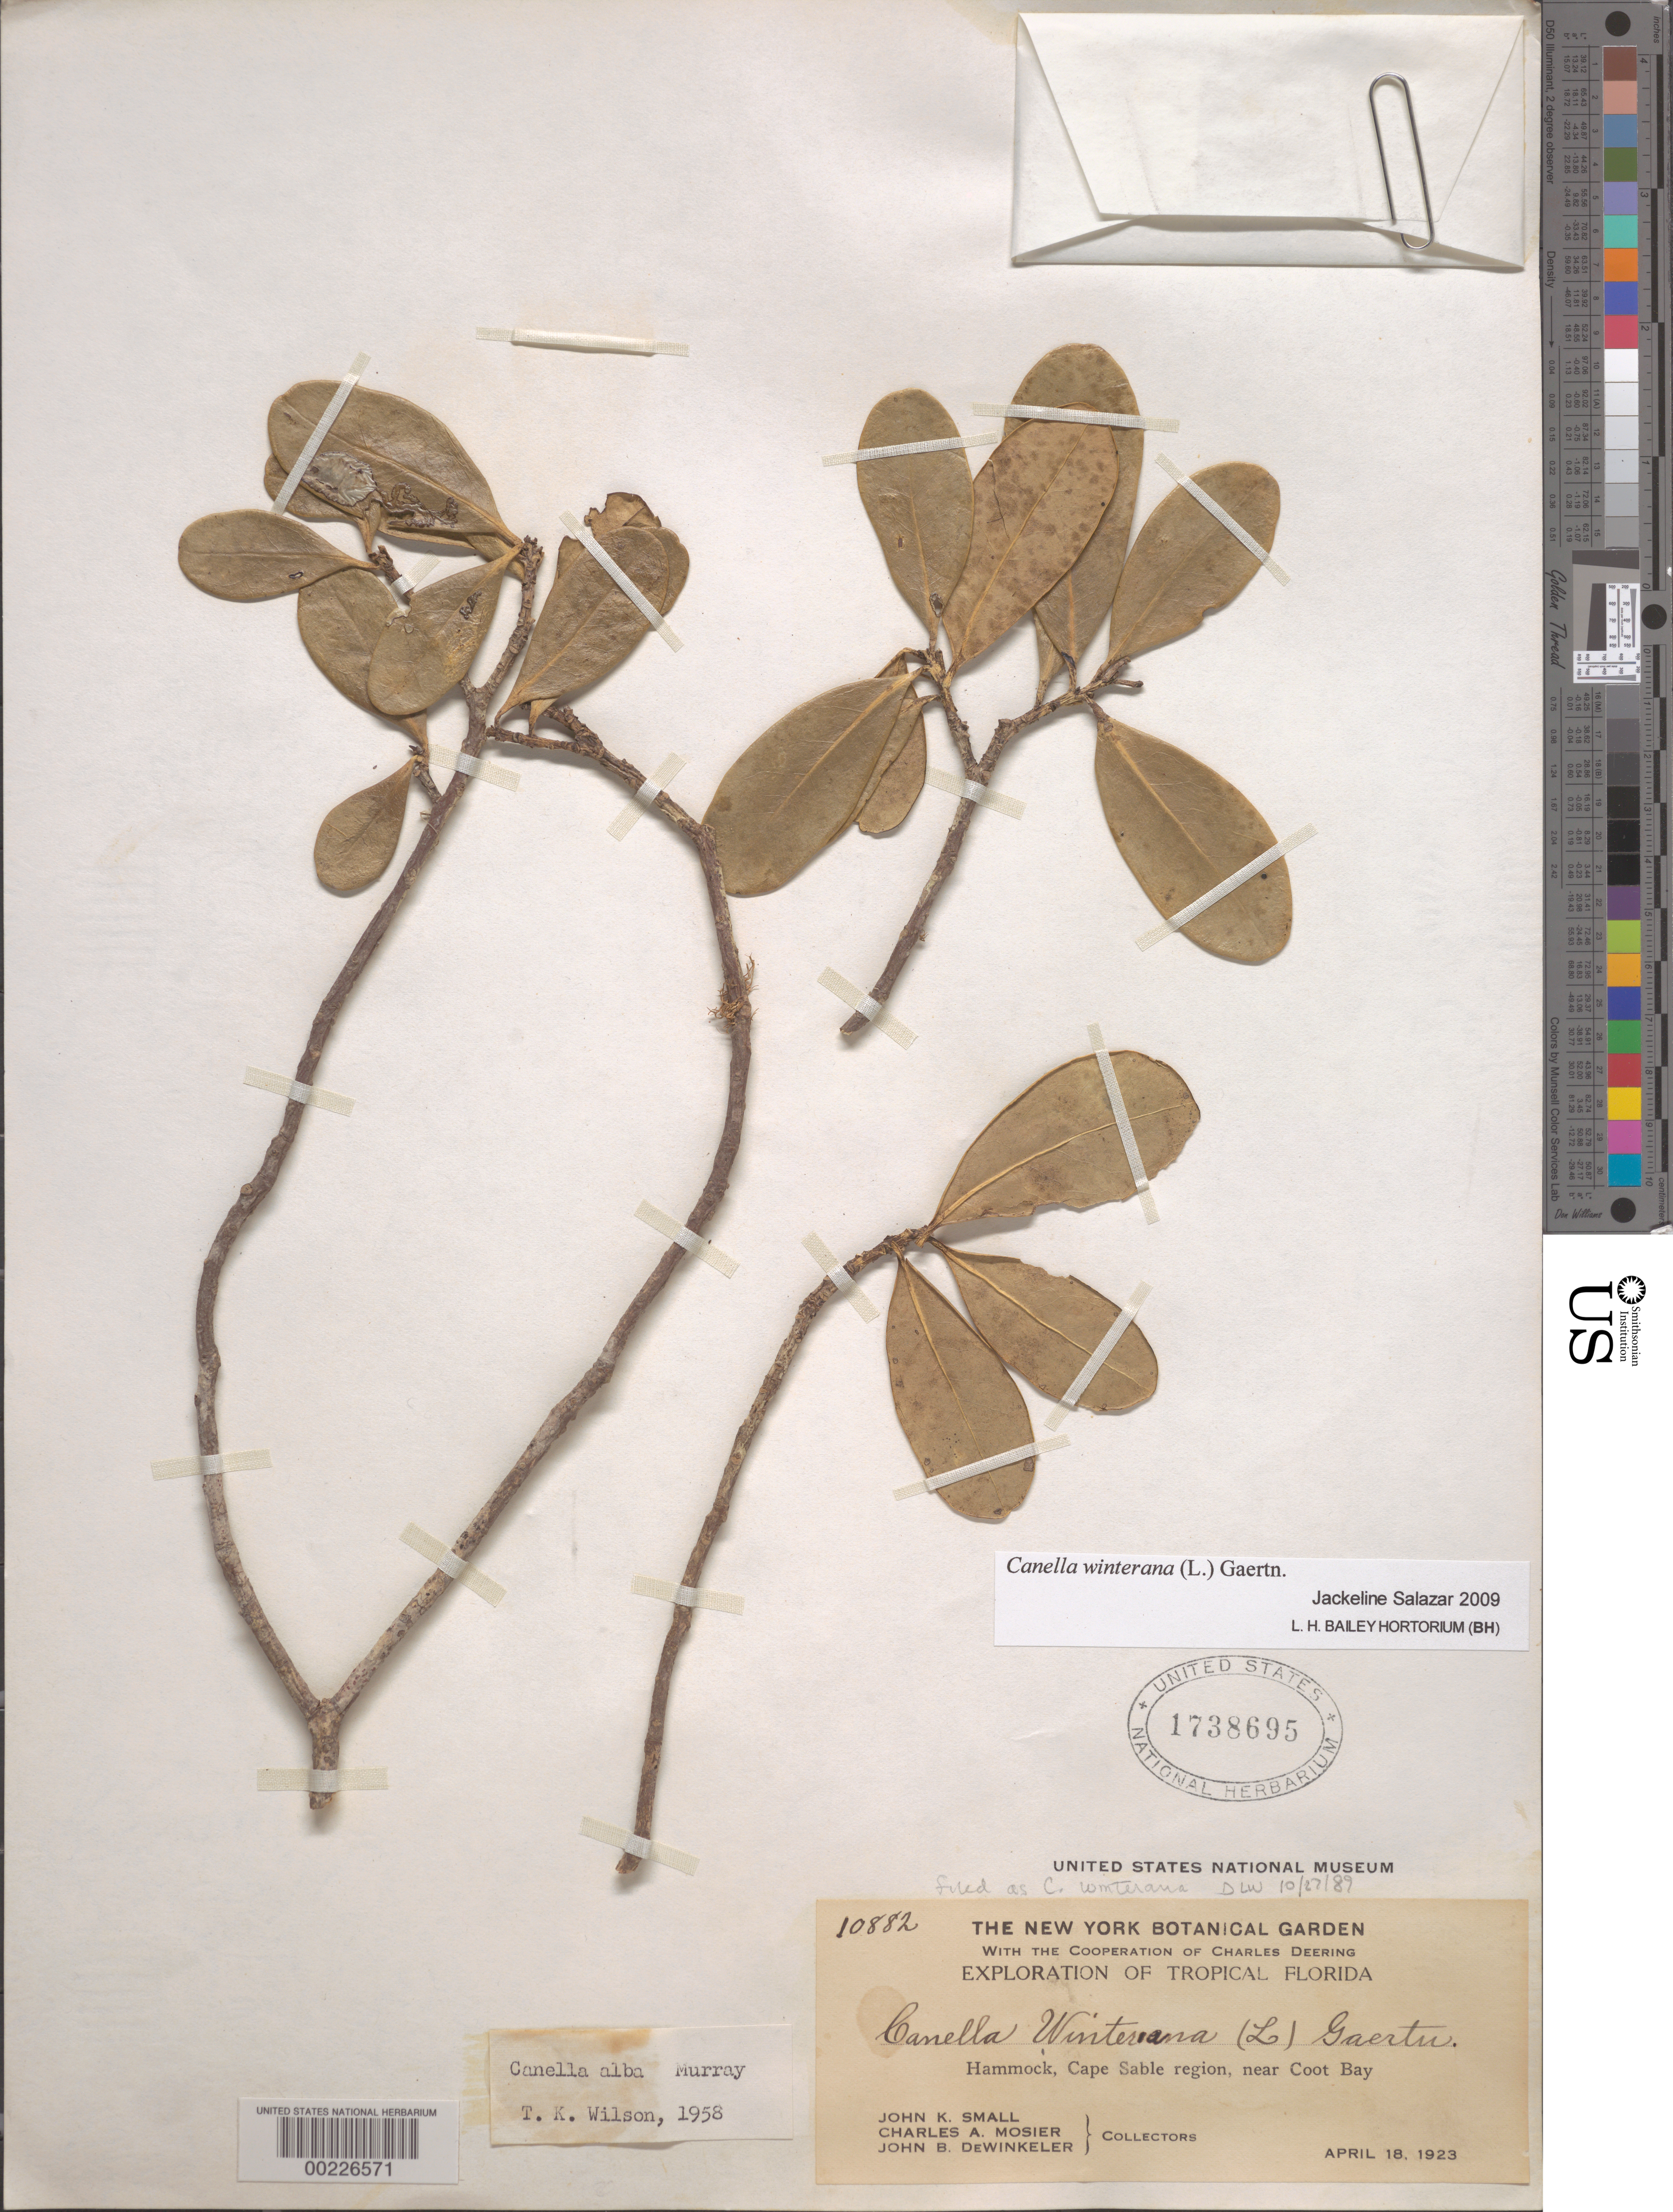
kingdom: Plantae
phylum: Tracheophyta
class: Magnoliopsida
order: Canellales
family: Canellaceae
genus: Canella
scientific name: Canella winterana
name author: (L.) Gaertn.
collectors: J. K. Small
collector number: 10882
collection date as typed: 18 Apr 1923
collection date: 1923-04-18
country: United States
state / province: Florida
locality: Cape sable region, near coot bay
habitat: Hammock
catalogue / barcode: US 1738695